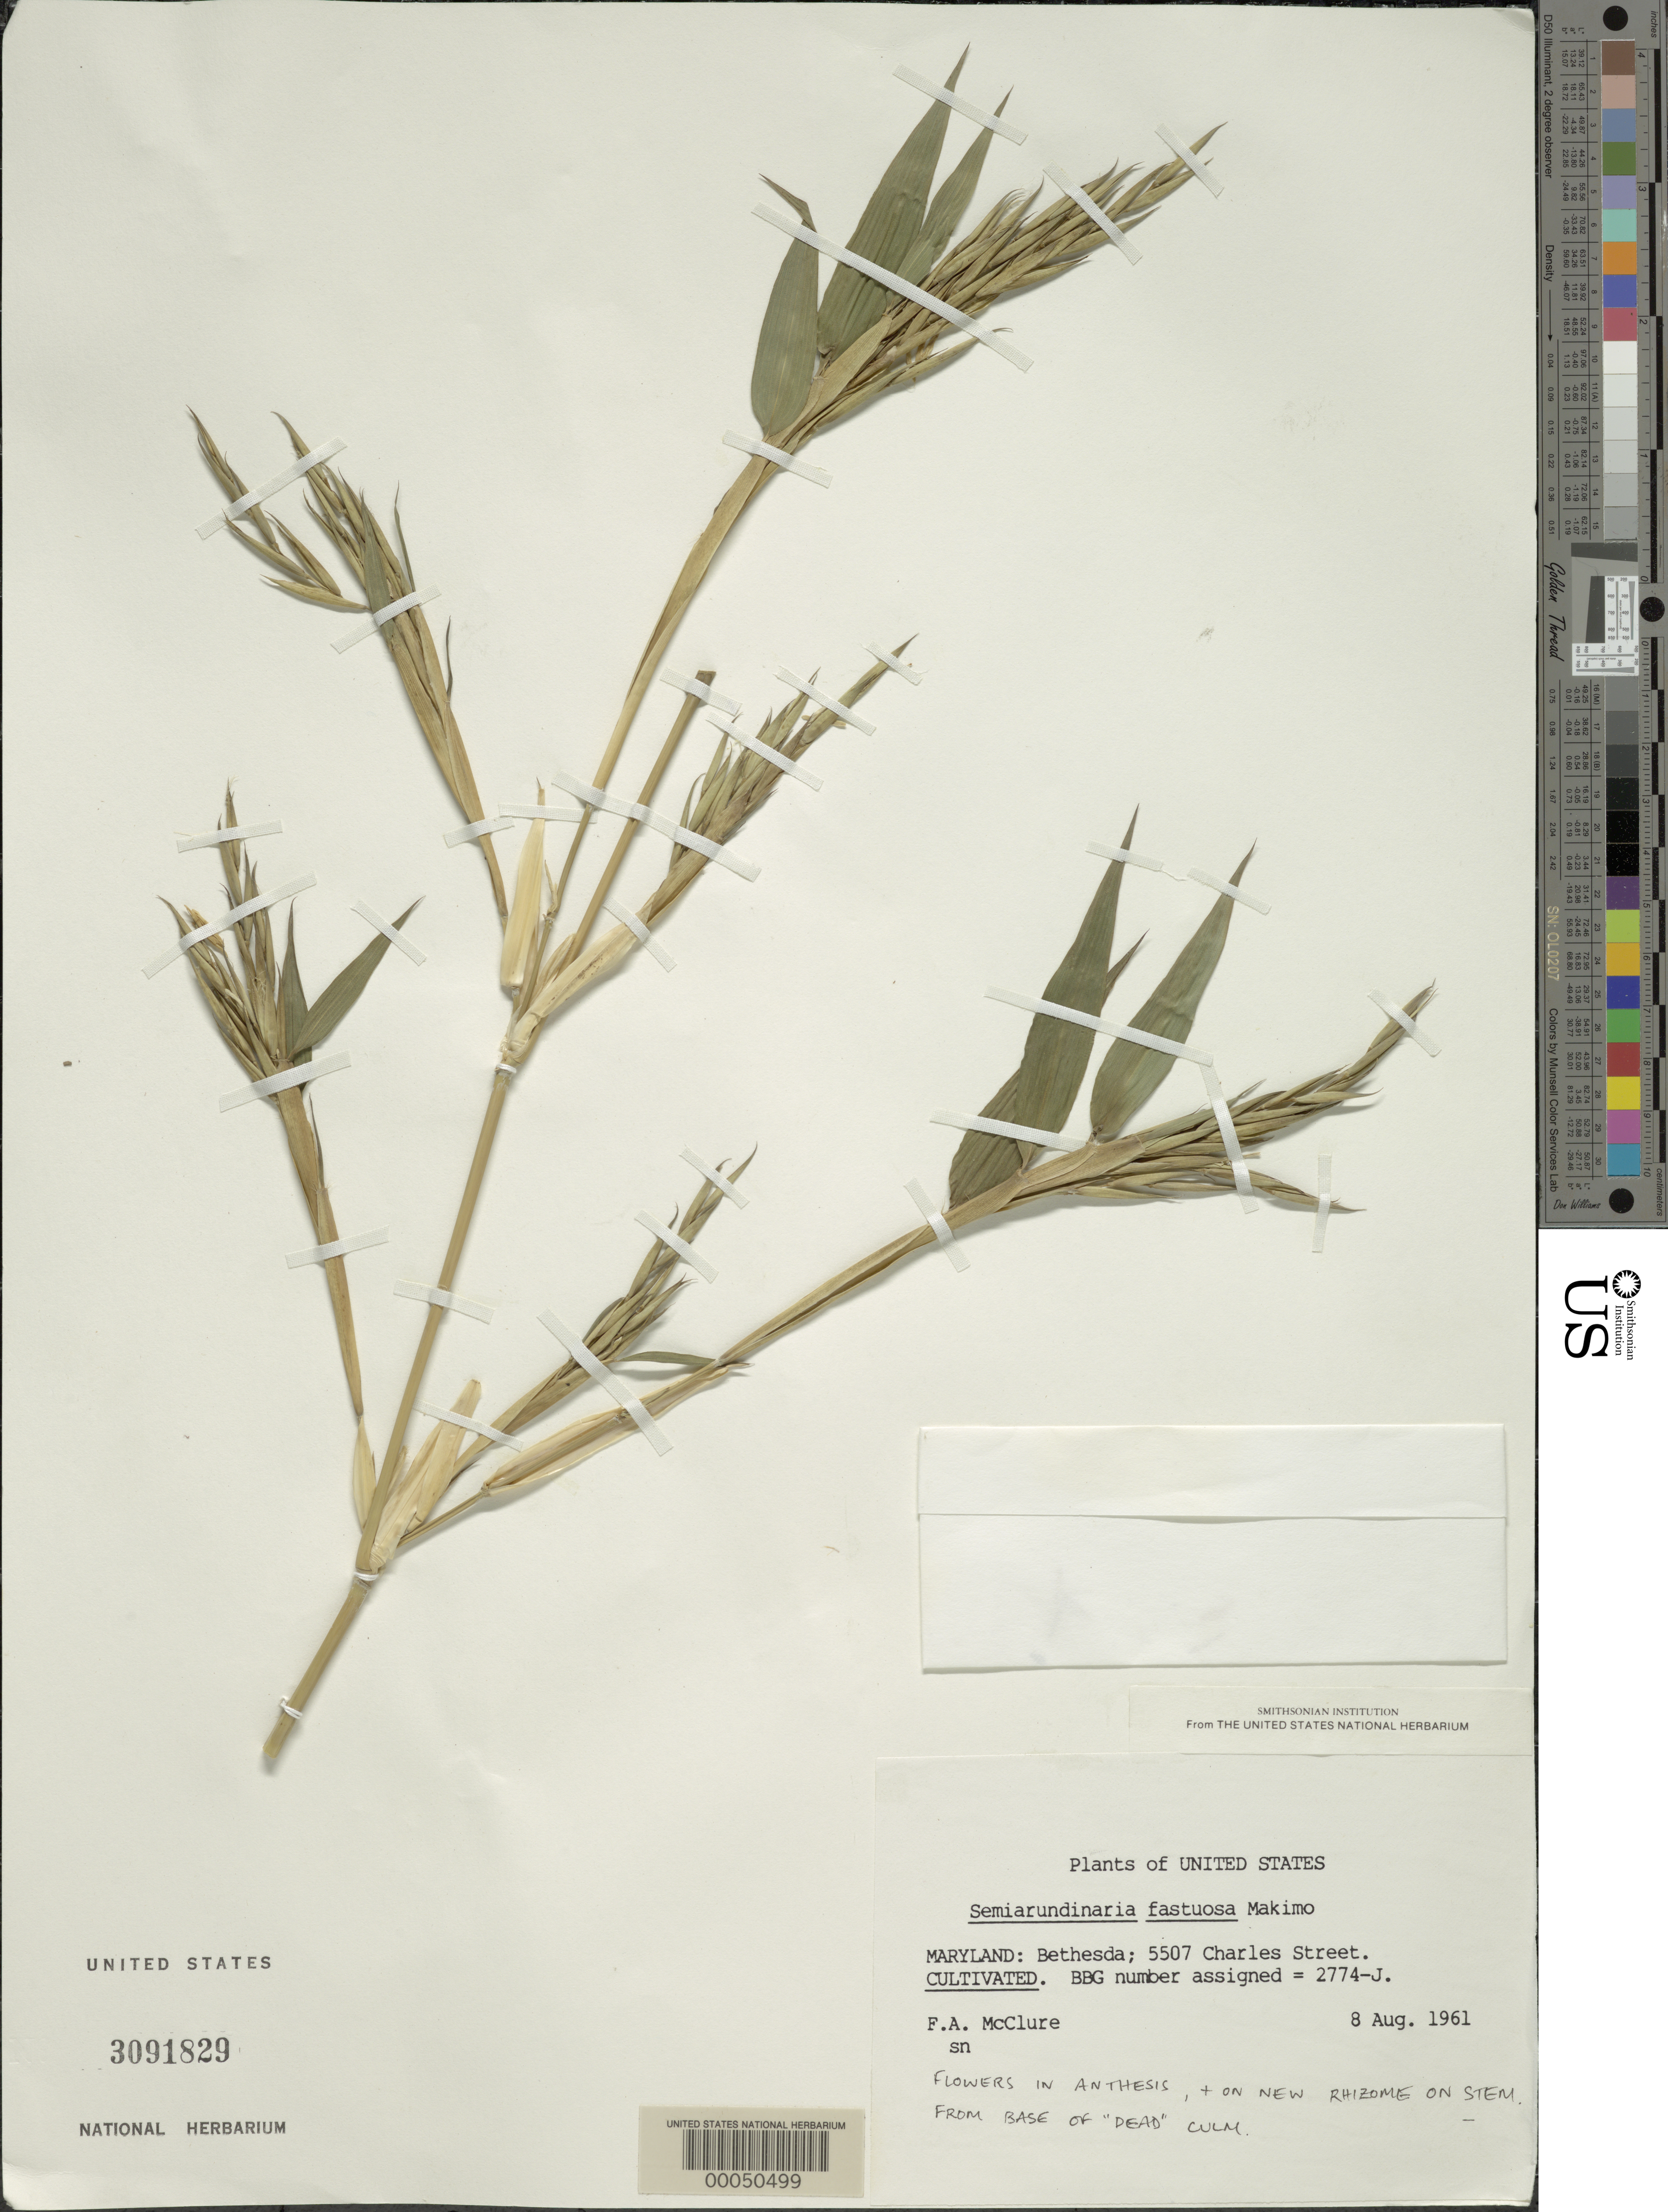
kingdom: Plantae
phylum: Tracheophyta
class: Liliopsida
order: Poales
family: Poaceae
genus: Semiarundinaria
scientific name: Semiarundinaria fastuosa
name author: Makino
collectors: F. A. McClure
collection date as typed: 08 Aug 1961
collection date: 1961-08-08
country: United States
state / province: Maryland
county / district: Montgomery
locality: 5507 Charles Street, Bethesda (McClure's garden)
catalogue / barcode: US 3091829